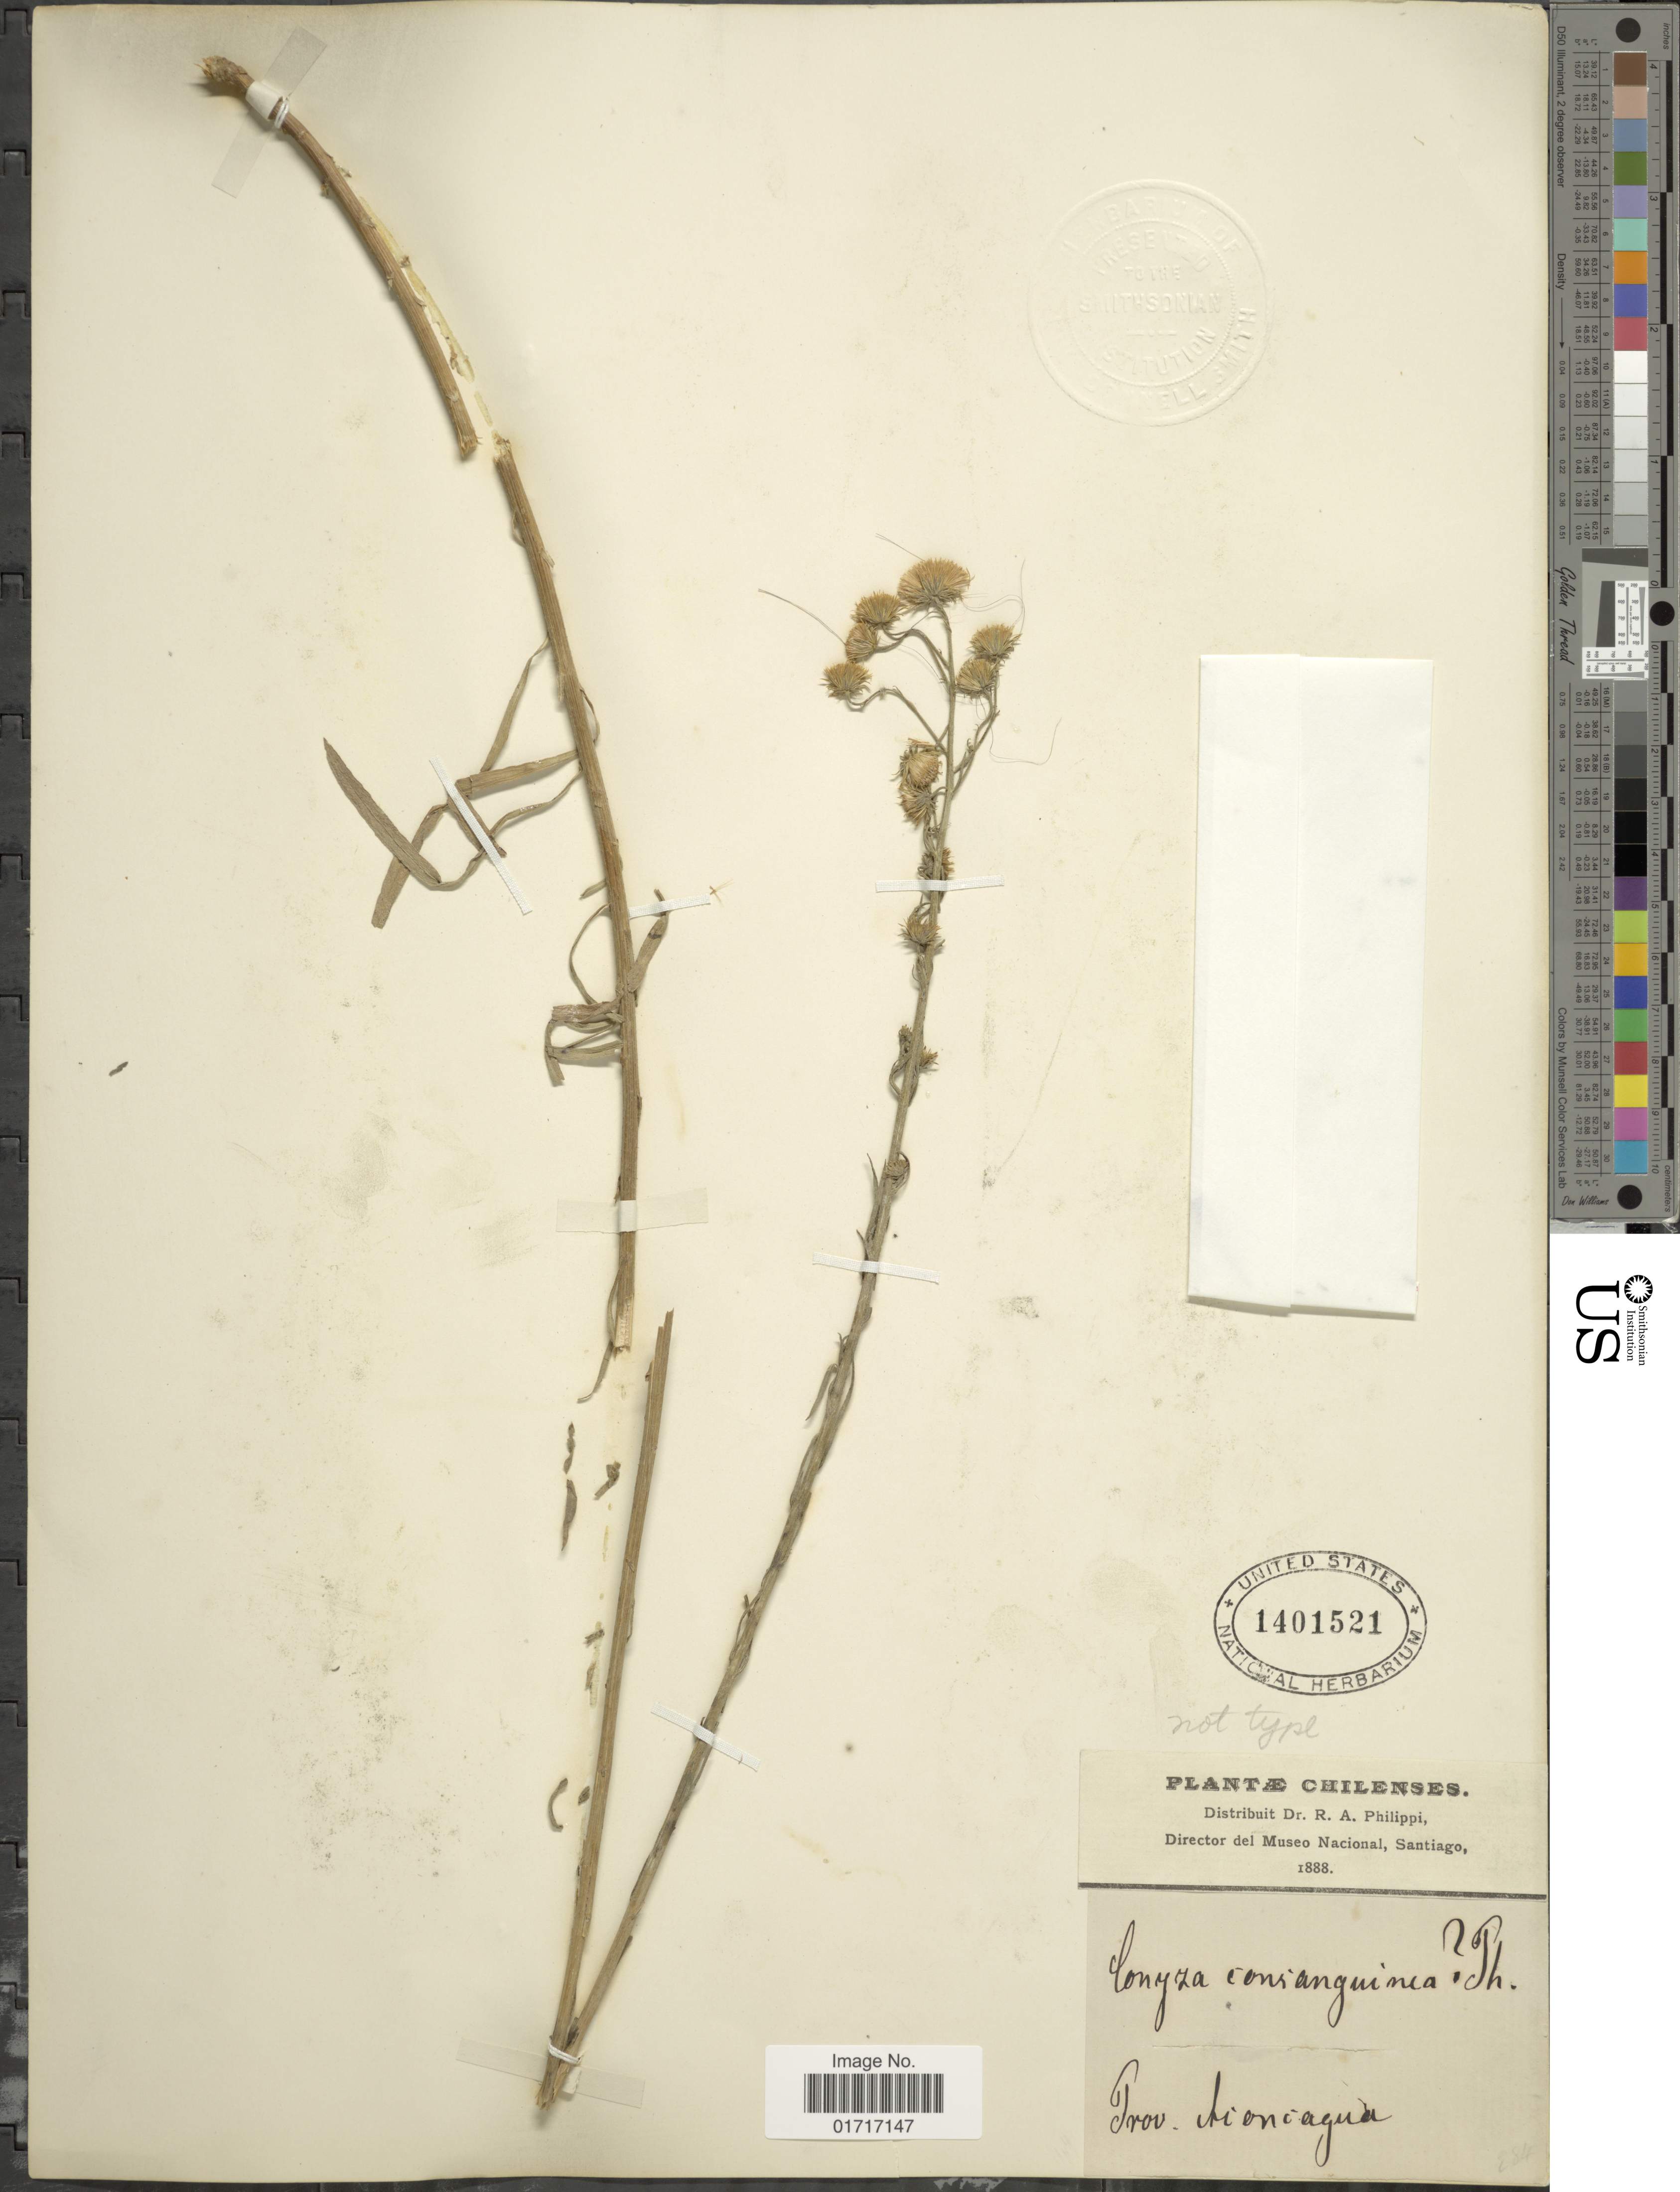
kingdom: Plantae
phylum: Tracheophyta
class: Magnoliopsida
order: Asterales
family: Asteraceae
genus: Conyza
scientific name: Conyza consanguinea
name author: Phil.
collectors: R. A. Philippi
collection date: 1888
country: Chile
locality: Prov. Aioncagua.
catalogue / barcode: US 1401521